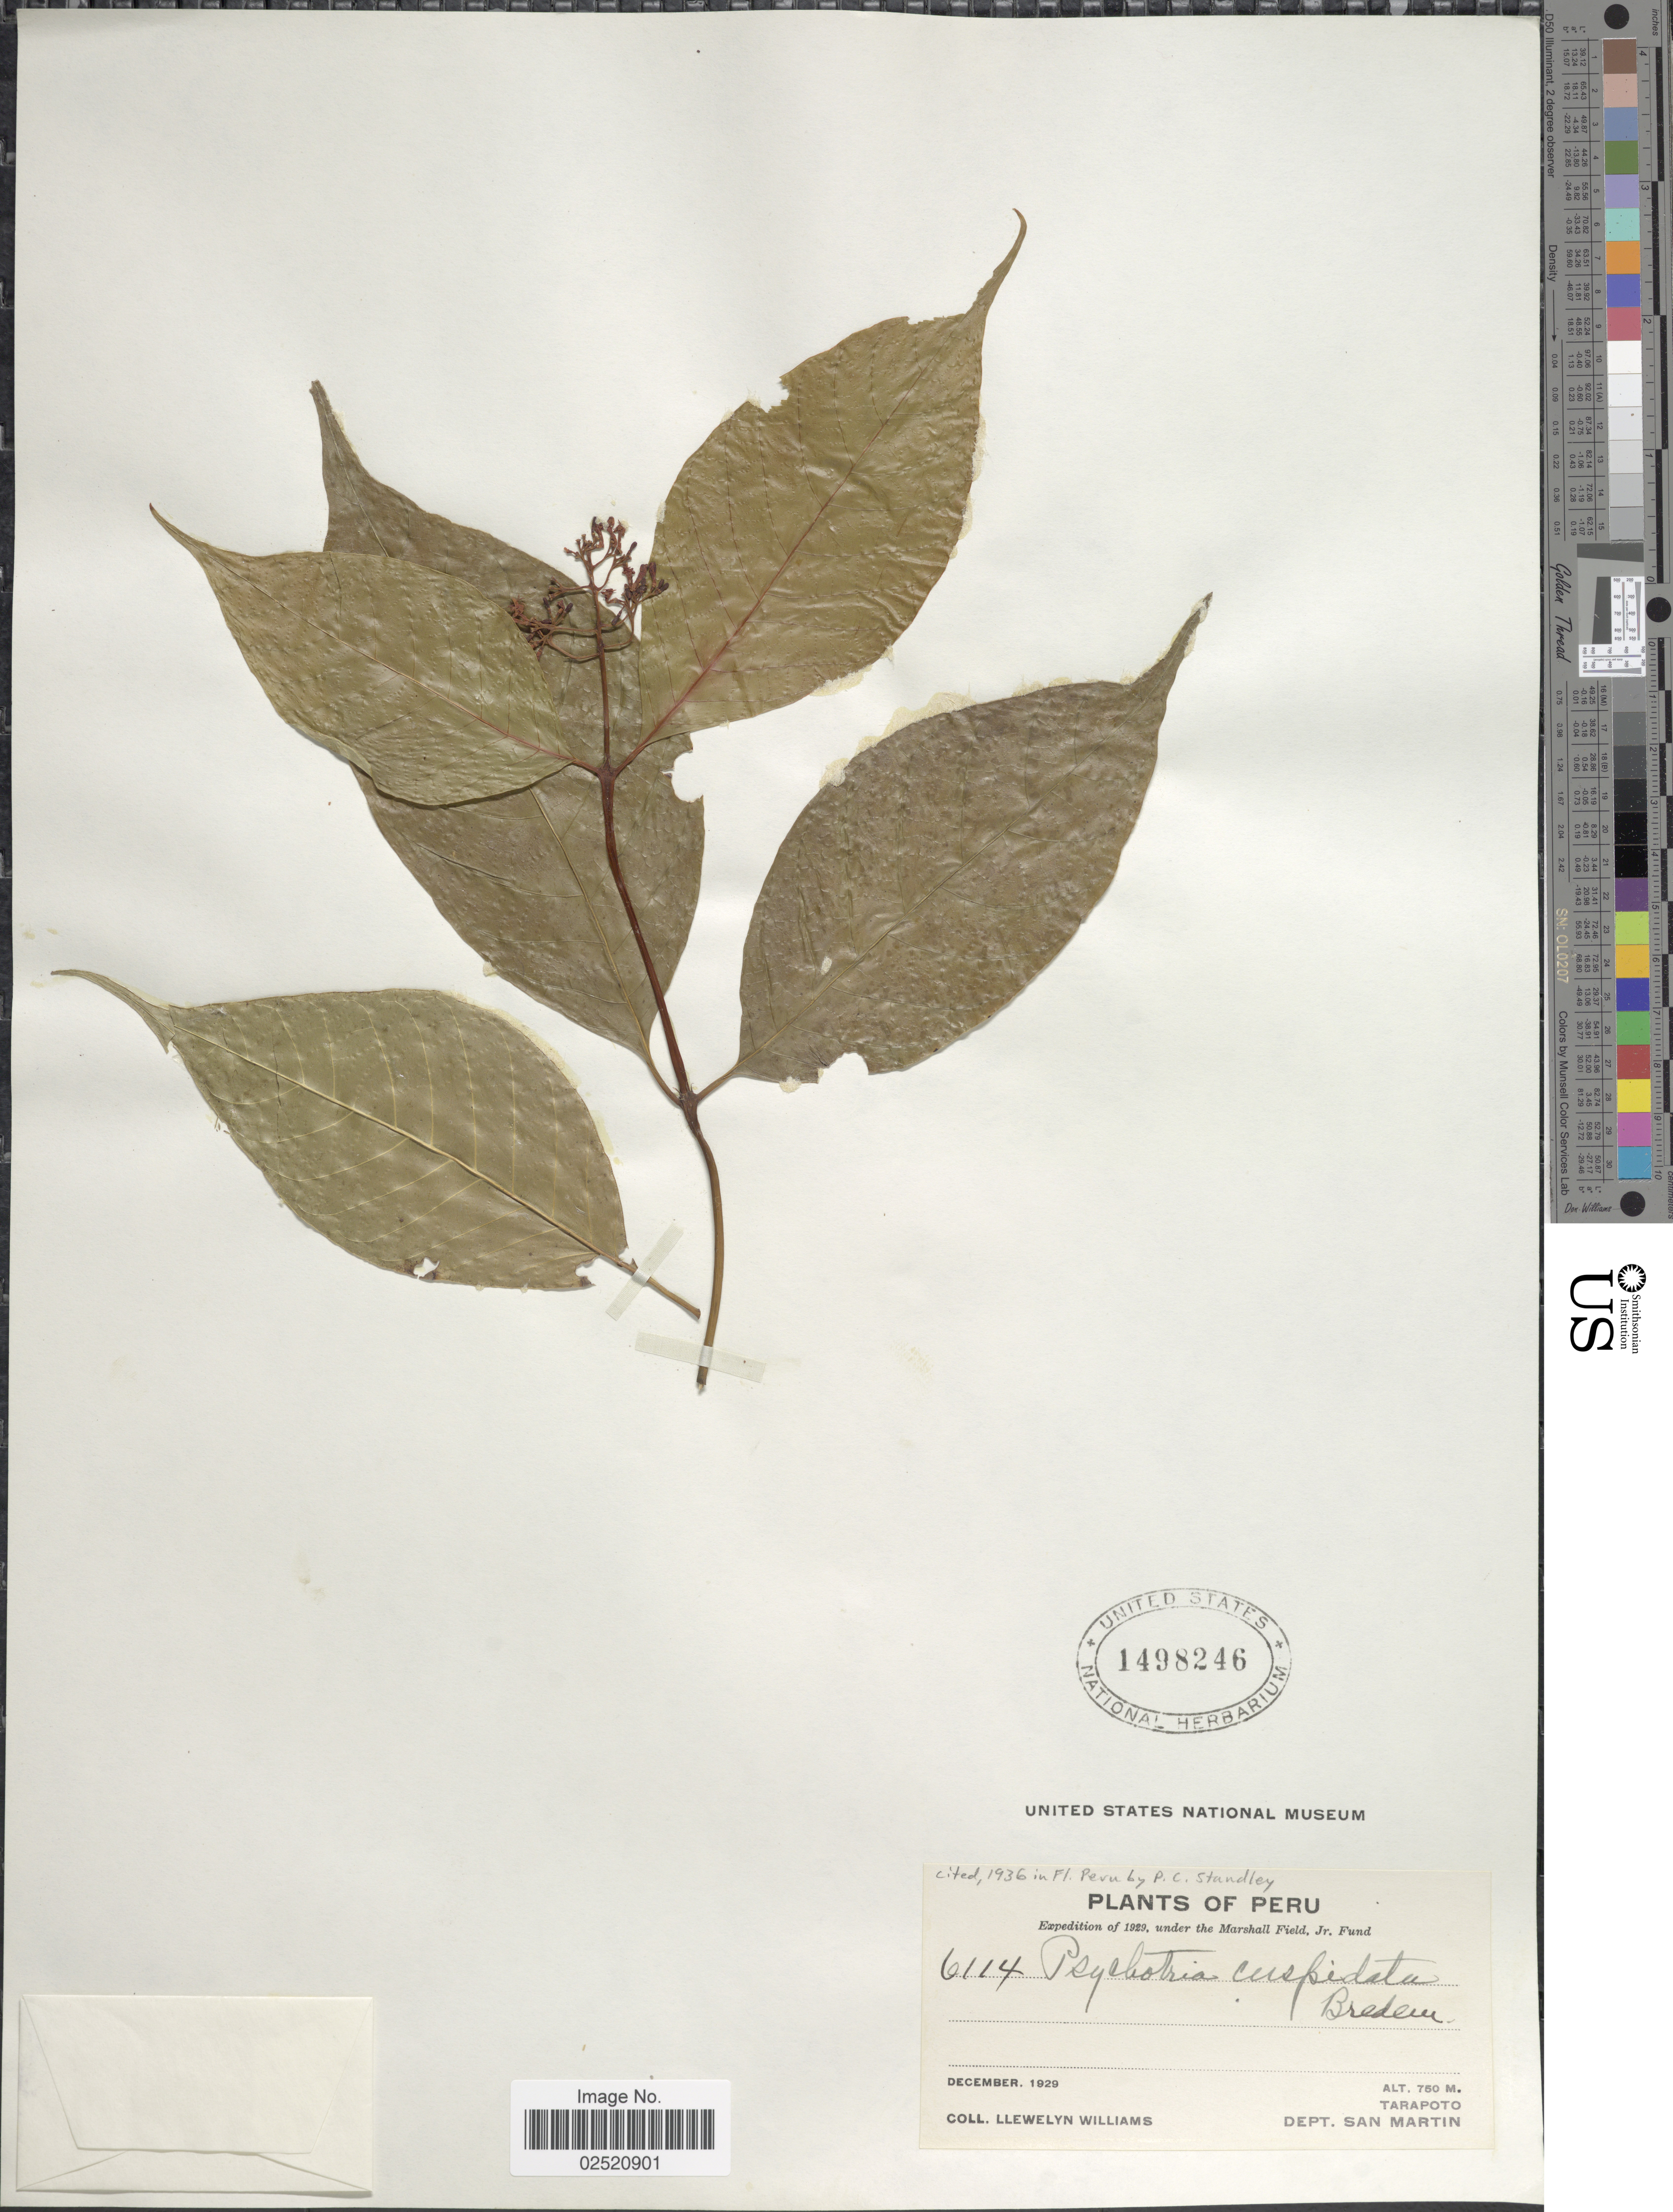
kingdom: Plantae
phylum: Tracheophyta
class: Magnoliopsida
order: Gentianales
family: Rubiaceae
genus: Psychotria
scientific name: Psychotria acuminata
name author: Benth.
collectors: Ll. Williams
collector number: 6114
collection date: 1929-12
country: Peru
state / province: San Martín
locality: Tarapoto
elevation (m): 750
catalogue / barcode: US 1498246